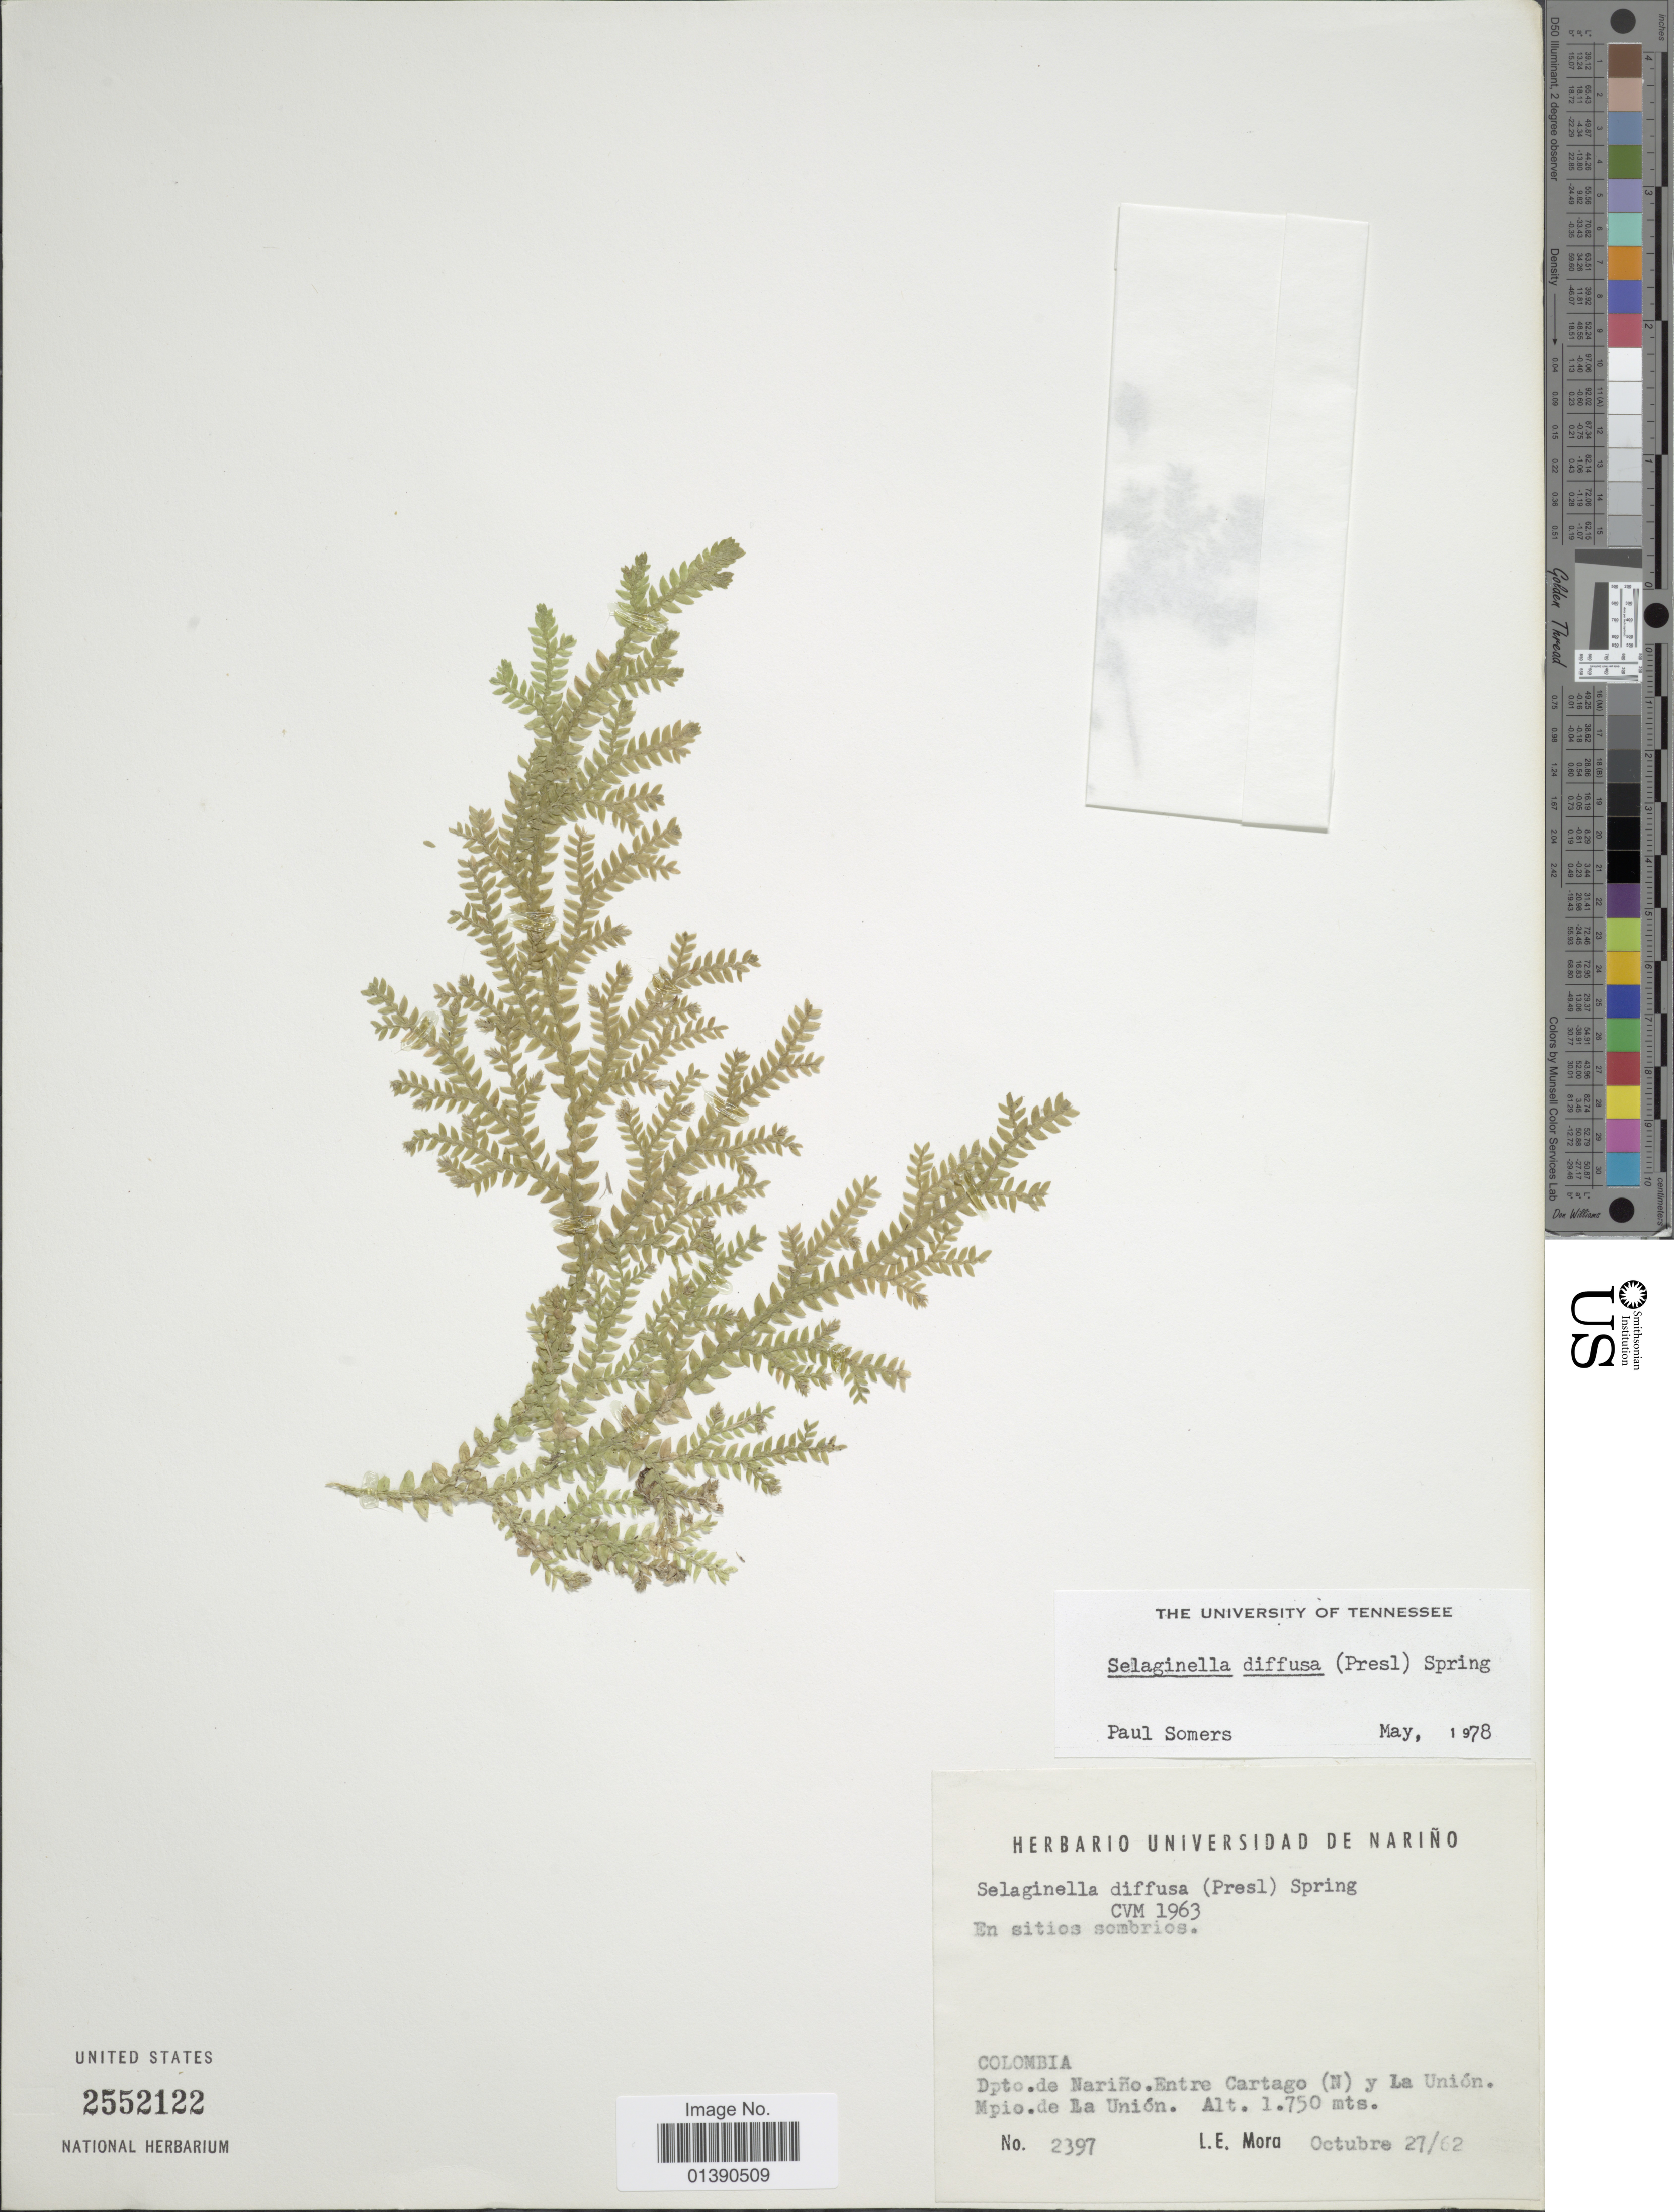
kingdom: Plantae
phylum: Tracheophyta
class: Lycopodiopsida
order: Selaginellales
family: Selaginellaceae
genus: Selaginella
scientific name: Selaginella diffusa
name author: (C. Presl) Spring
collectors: L. Mora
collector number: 2397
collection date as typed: Transcribed d/m/y: 27/10/62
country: Colombia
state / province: Nariño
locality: Entre Cartago (N) y La Unión Mpio de La Unión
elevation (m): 1750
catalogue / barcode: US 2552122